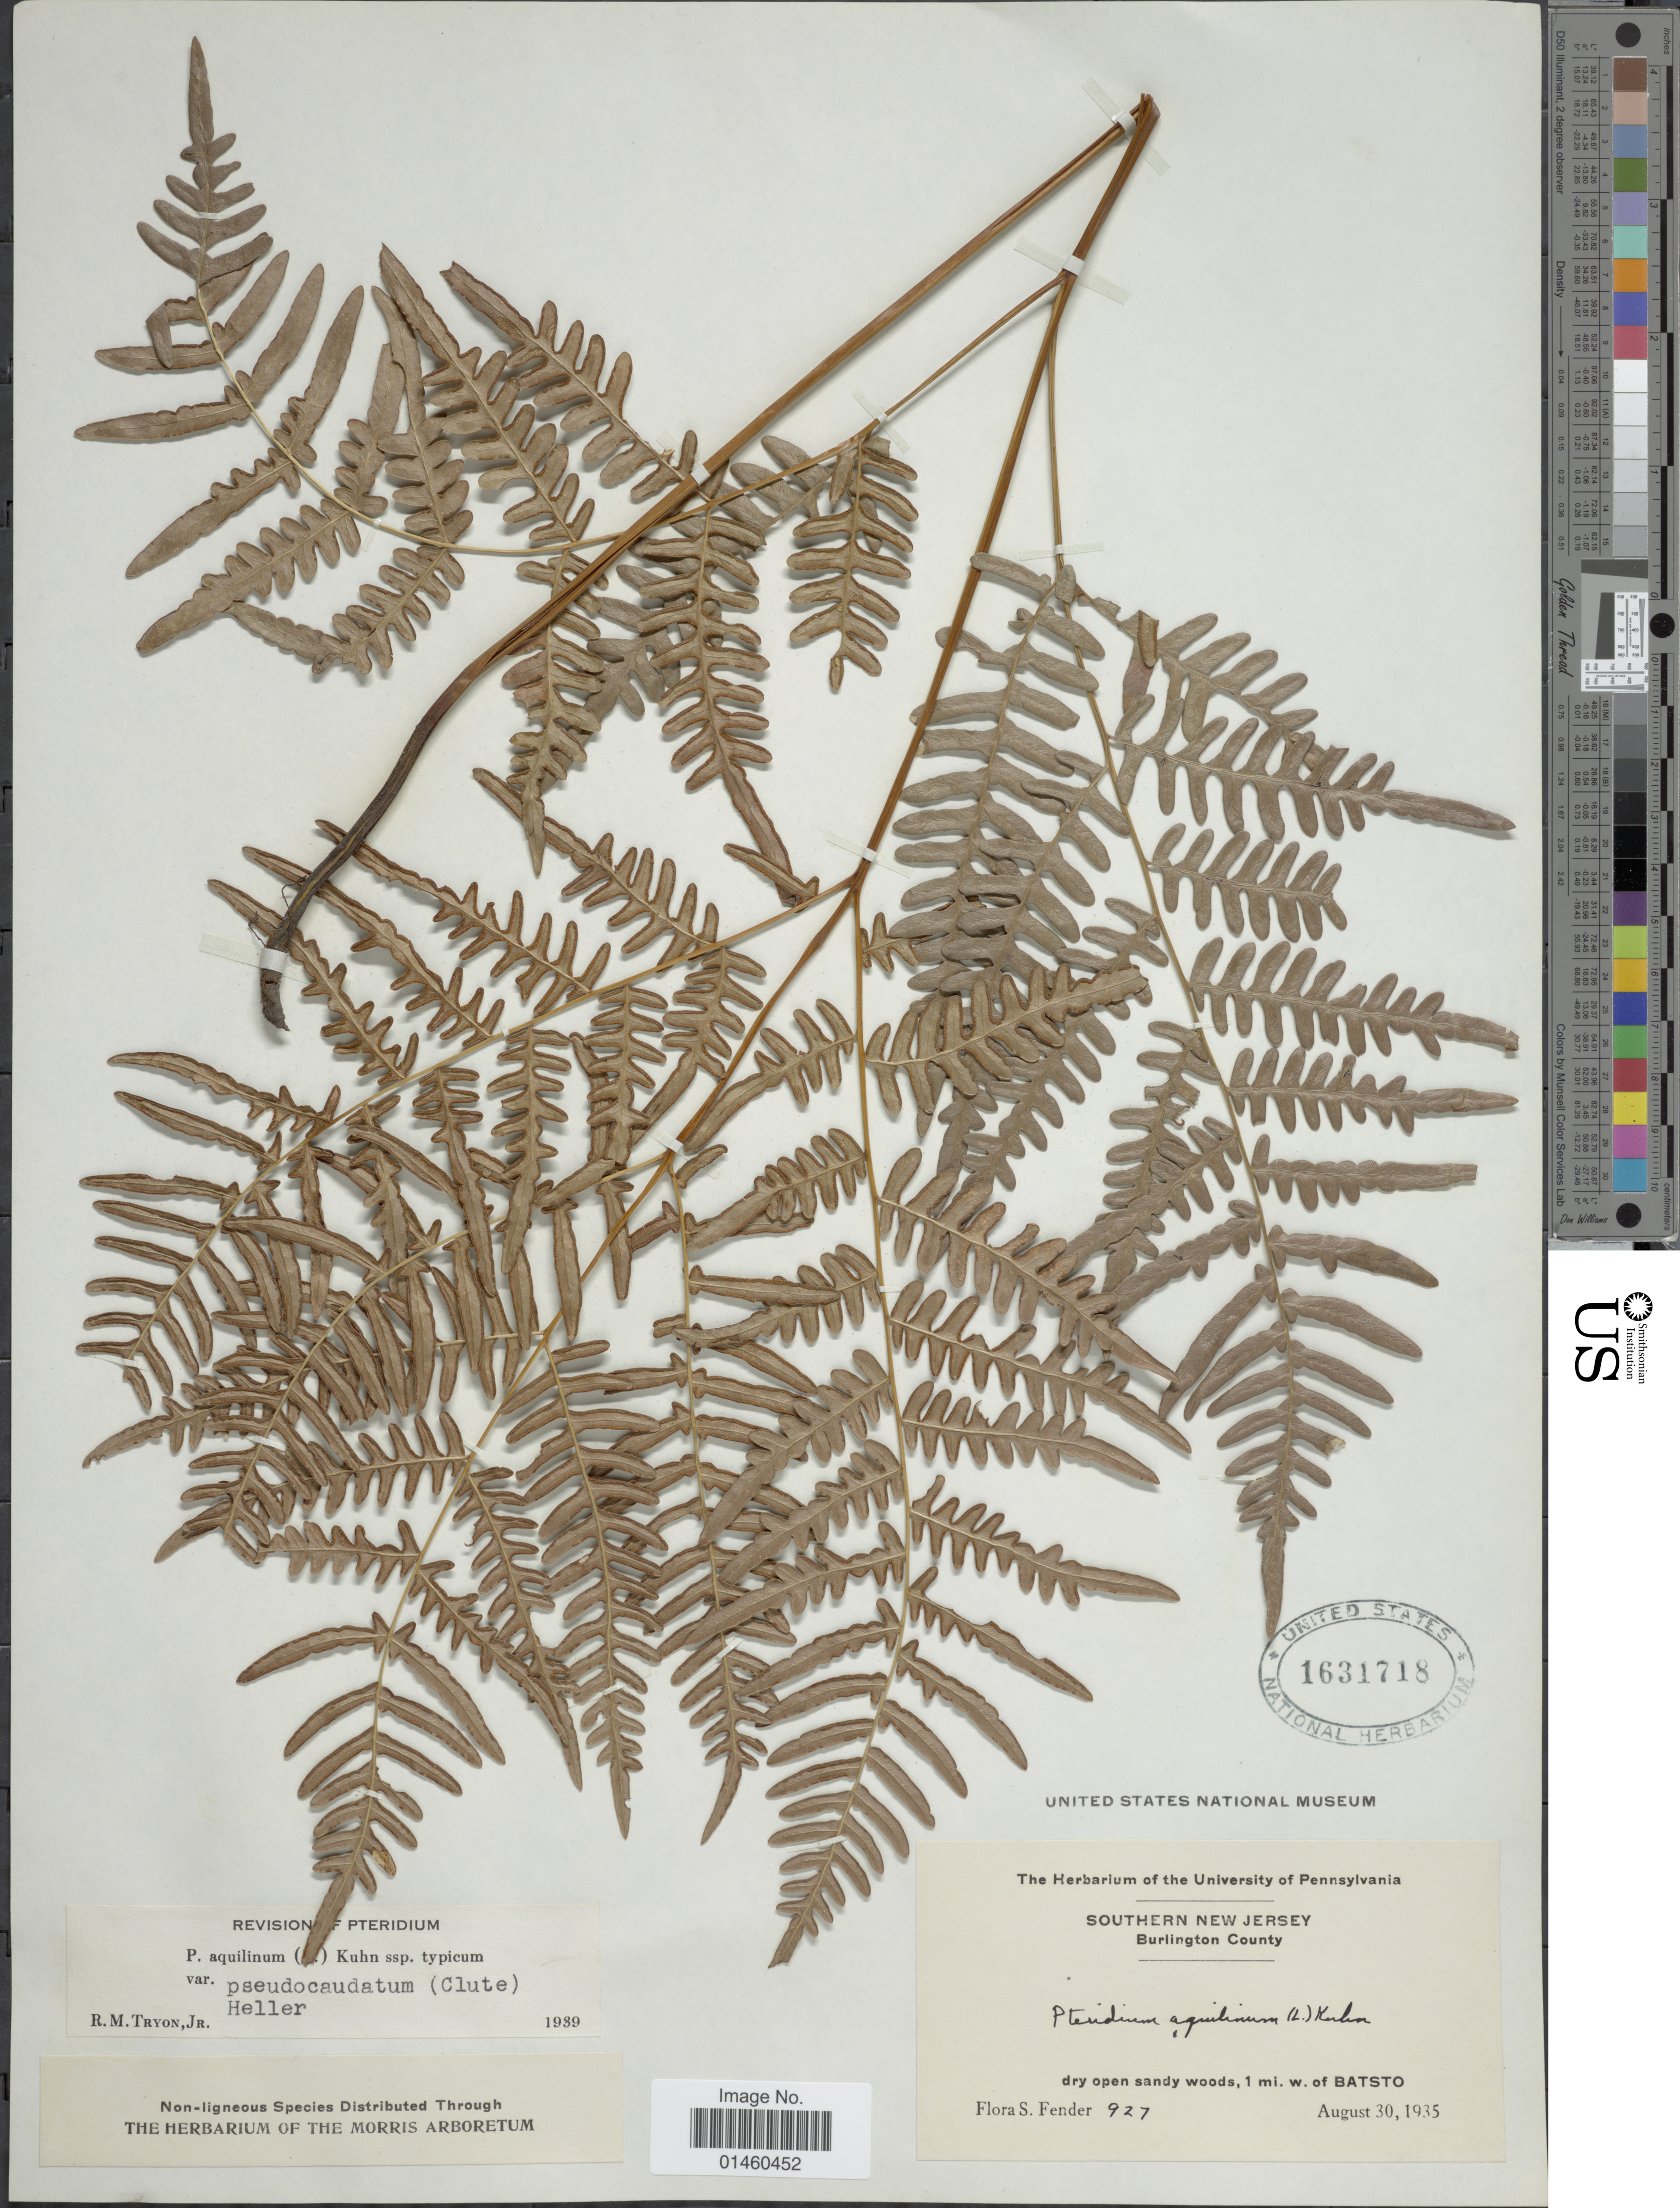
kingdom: Plantae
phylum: Tracheophyta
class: Polypodiopsida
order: Polypodiales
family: Dennstaedtiaceae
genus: Pteridium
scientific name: Pteridium aquilinum var. pseudocaudatum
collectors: F. Fender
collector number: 927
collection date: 1935-08-30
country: United States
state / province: New Jersey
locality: Southern New Jersey, Burlington County, dry open sandy woods, 1 mi. w. of Batsto.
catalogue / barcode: US 1631718